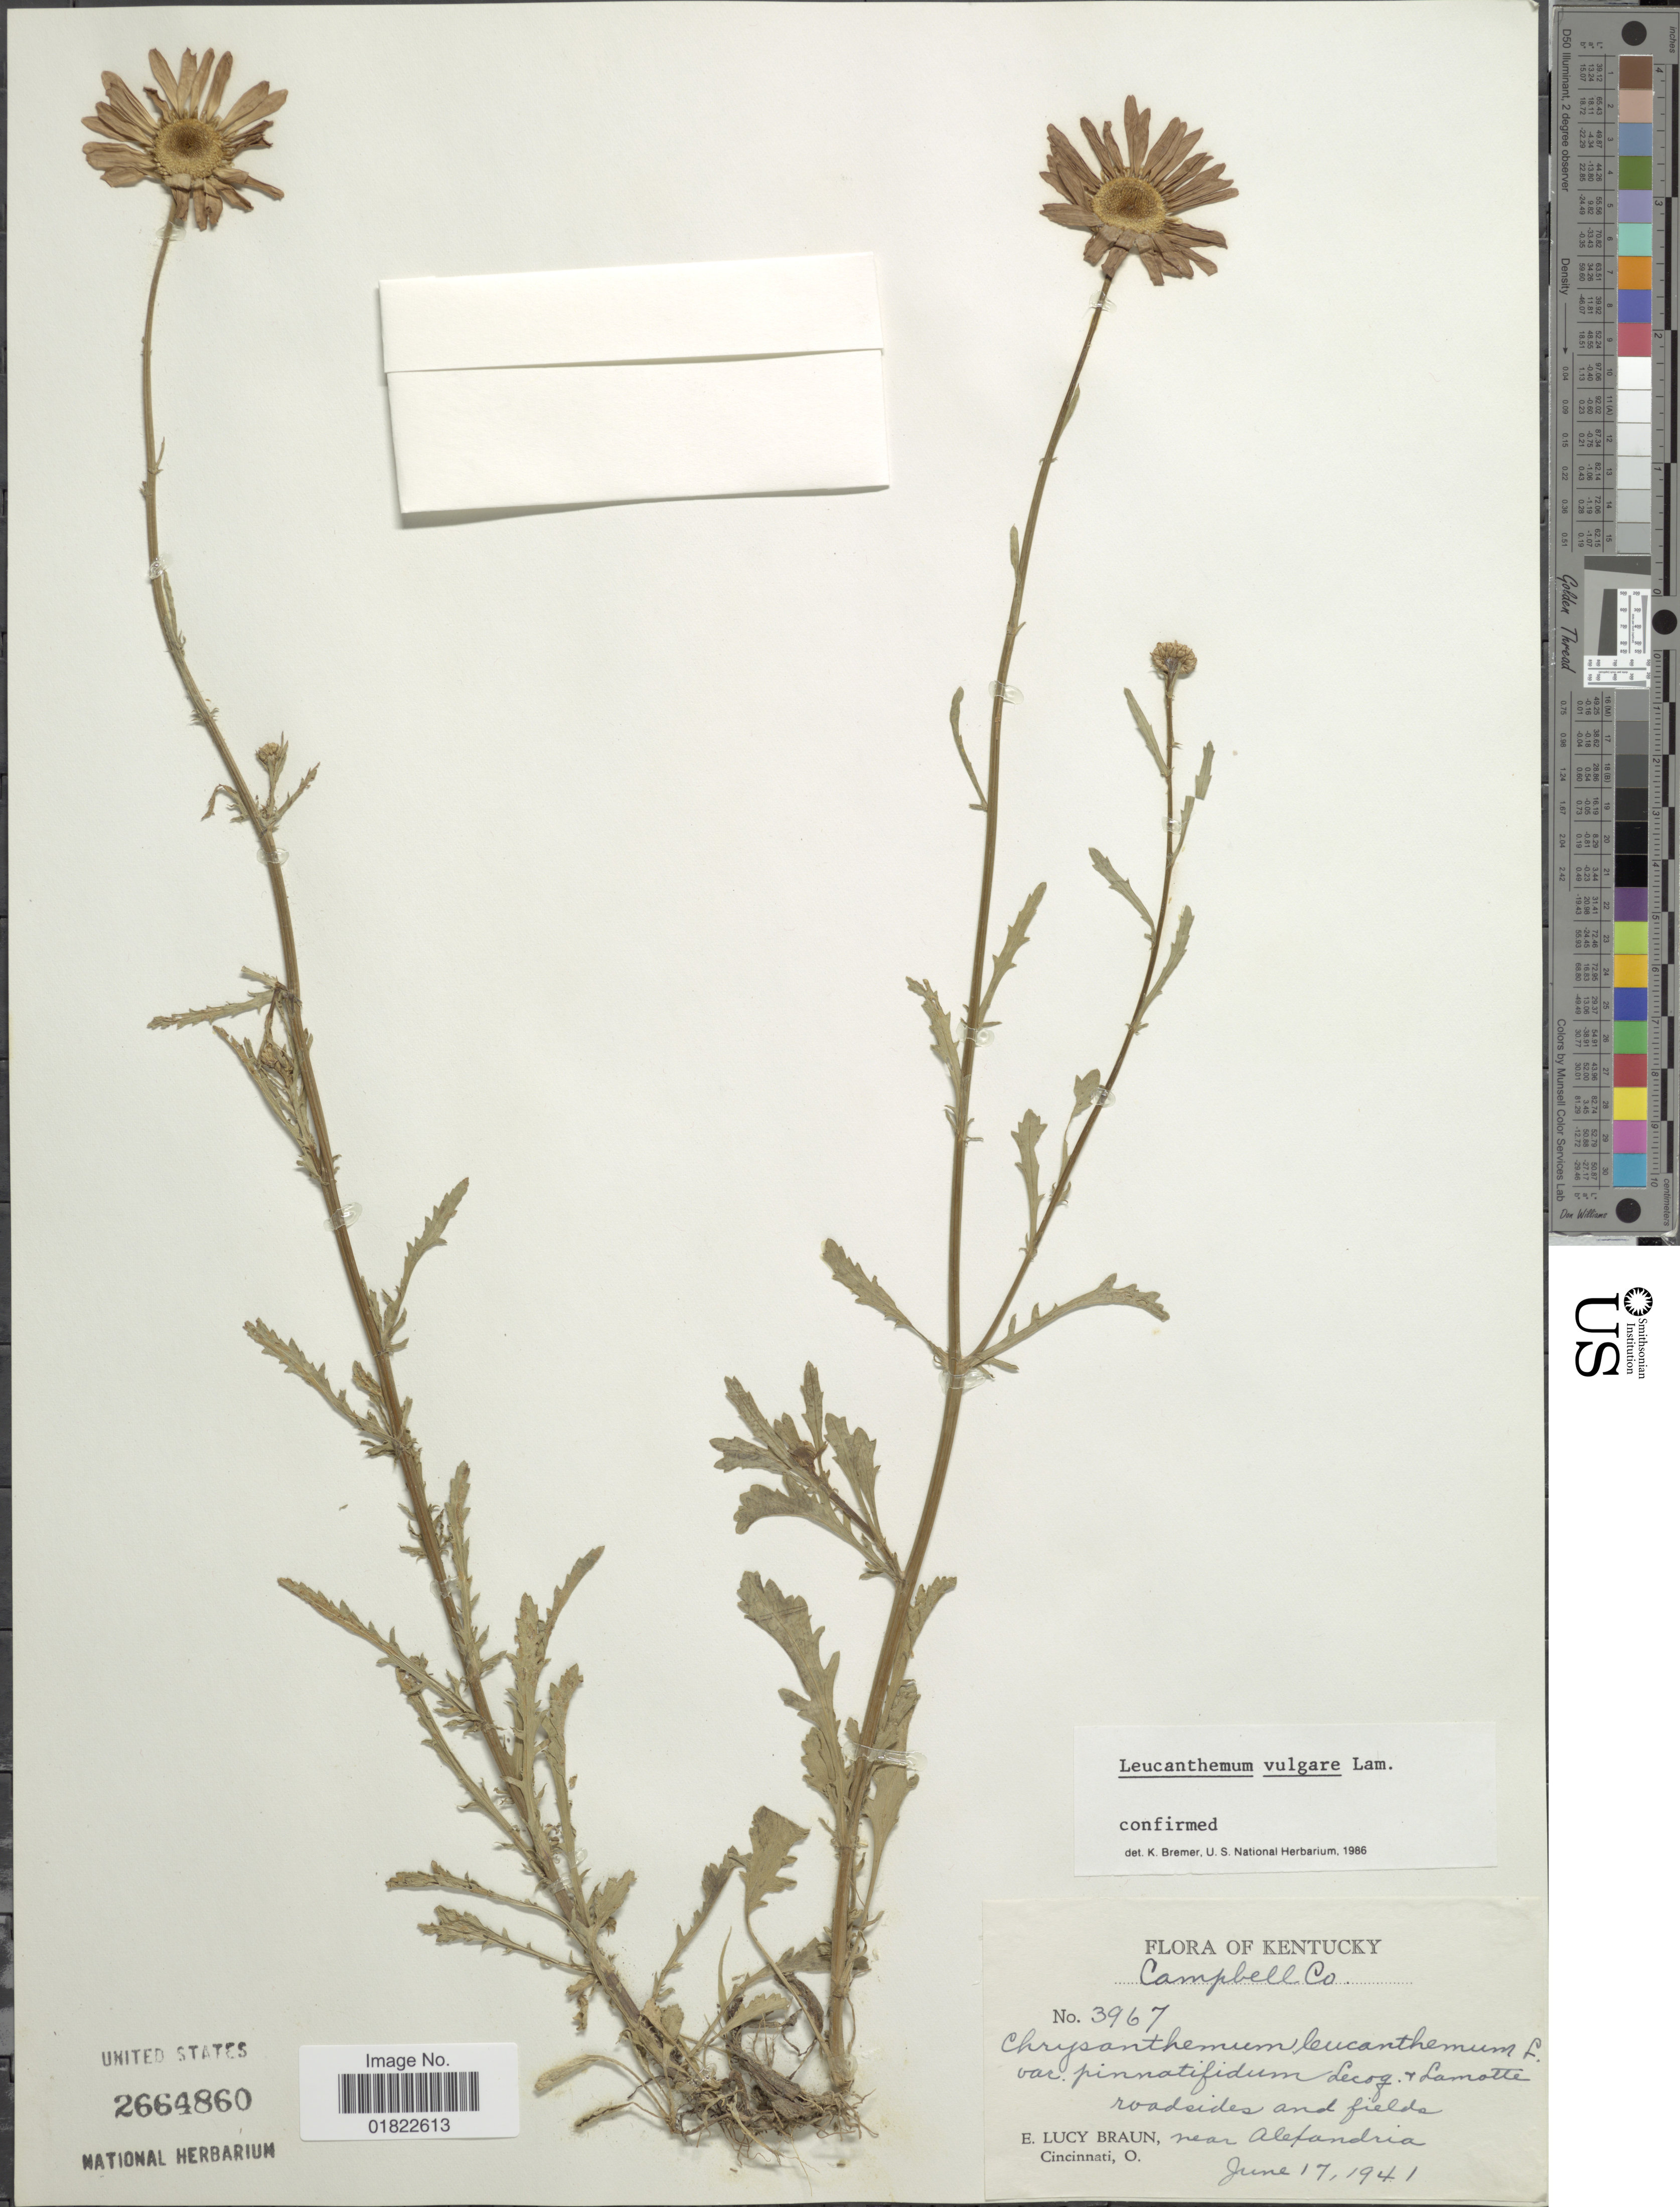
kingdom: Plantae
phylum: Tracheophyta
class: Magnoliopsida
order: Asterales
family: Asteraceae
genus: Leucanthemum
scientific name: Leucanthemum vulgare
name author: Lam.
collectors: E. L. Braun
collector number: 3967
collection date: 1941-06-17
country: United States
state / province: Kentucky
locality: Kentucky, Campbell Co. roadsides and fields, near Alexandria.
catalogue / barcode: US 2664860